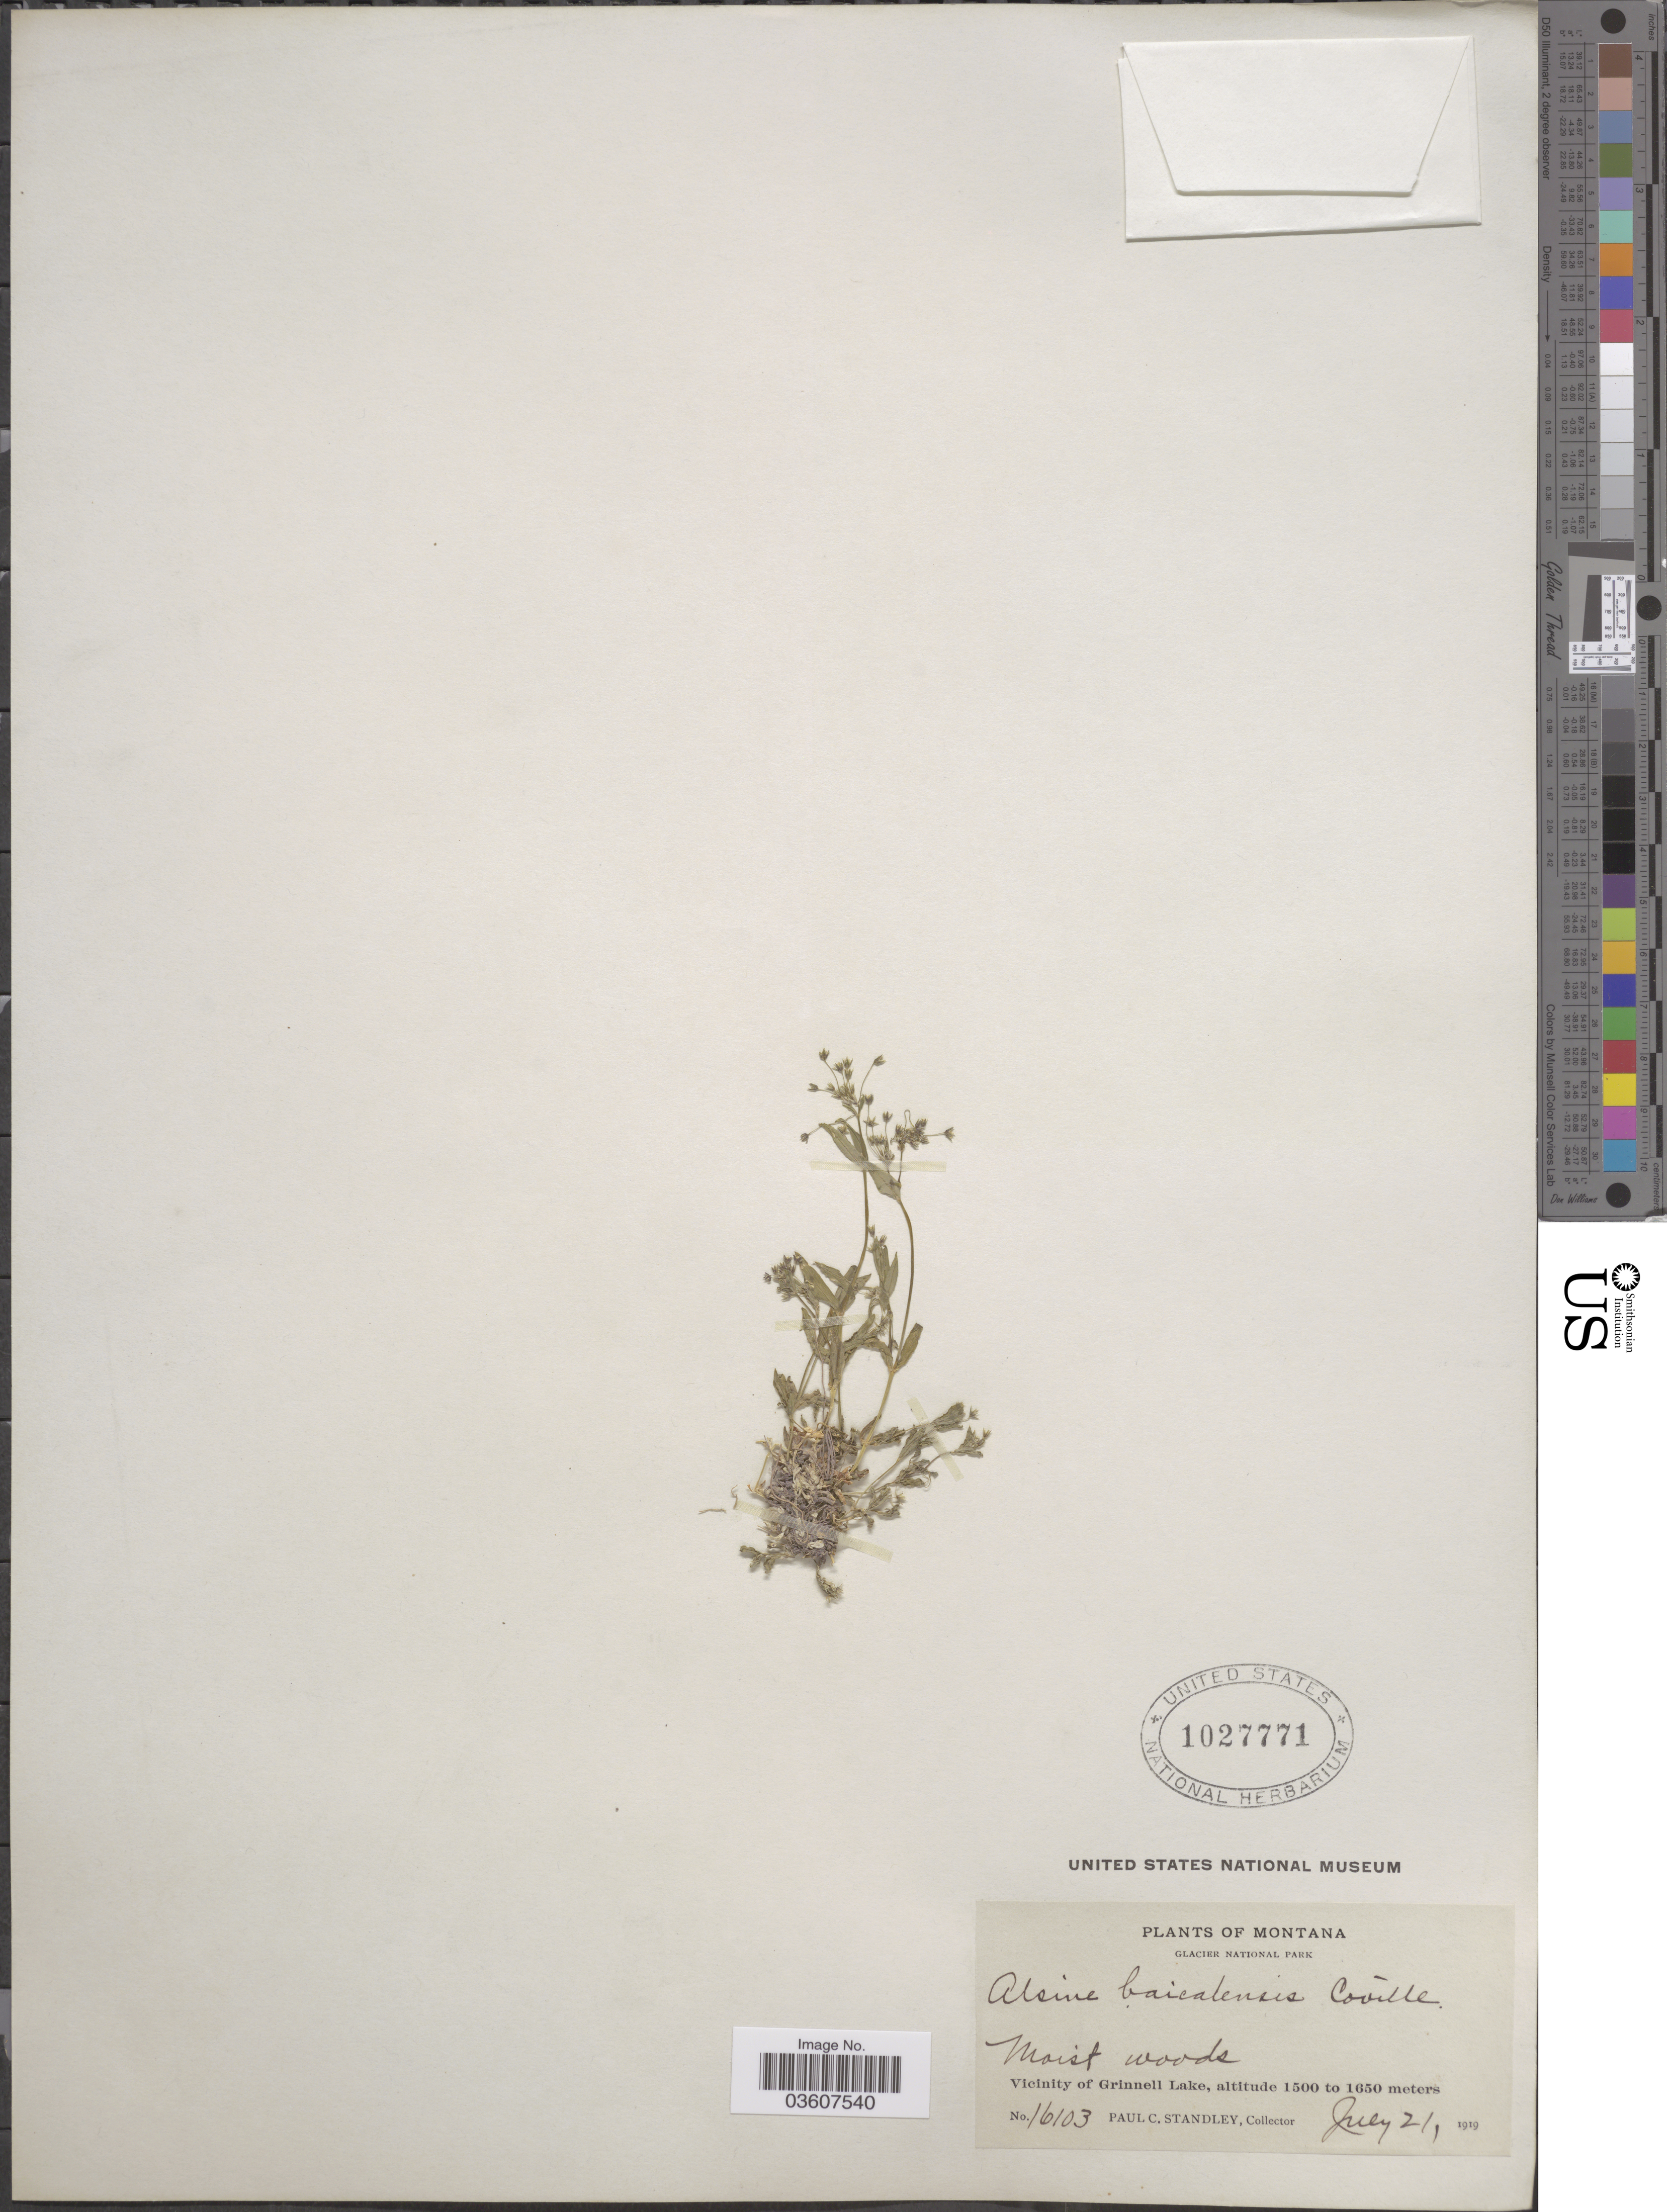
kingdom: Plantae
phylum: Tracheophyta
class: Magnoliopsida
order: Caryophyllales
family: Caryophyllaceae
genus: Stellaria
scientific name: Stellaria umbellata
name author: Turcz.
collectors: P. C. Standley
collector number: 16103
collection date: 1919-07-21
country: United States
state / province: Montana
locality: Glacier National Park. Vicinity of Grinnell Lake.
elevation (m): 1500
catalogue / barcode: US 1027771